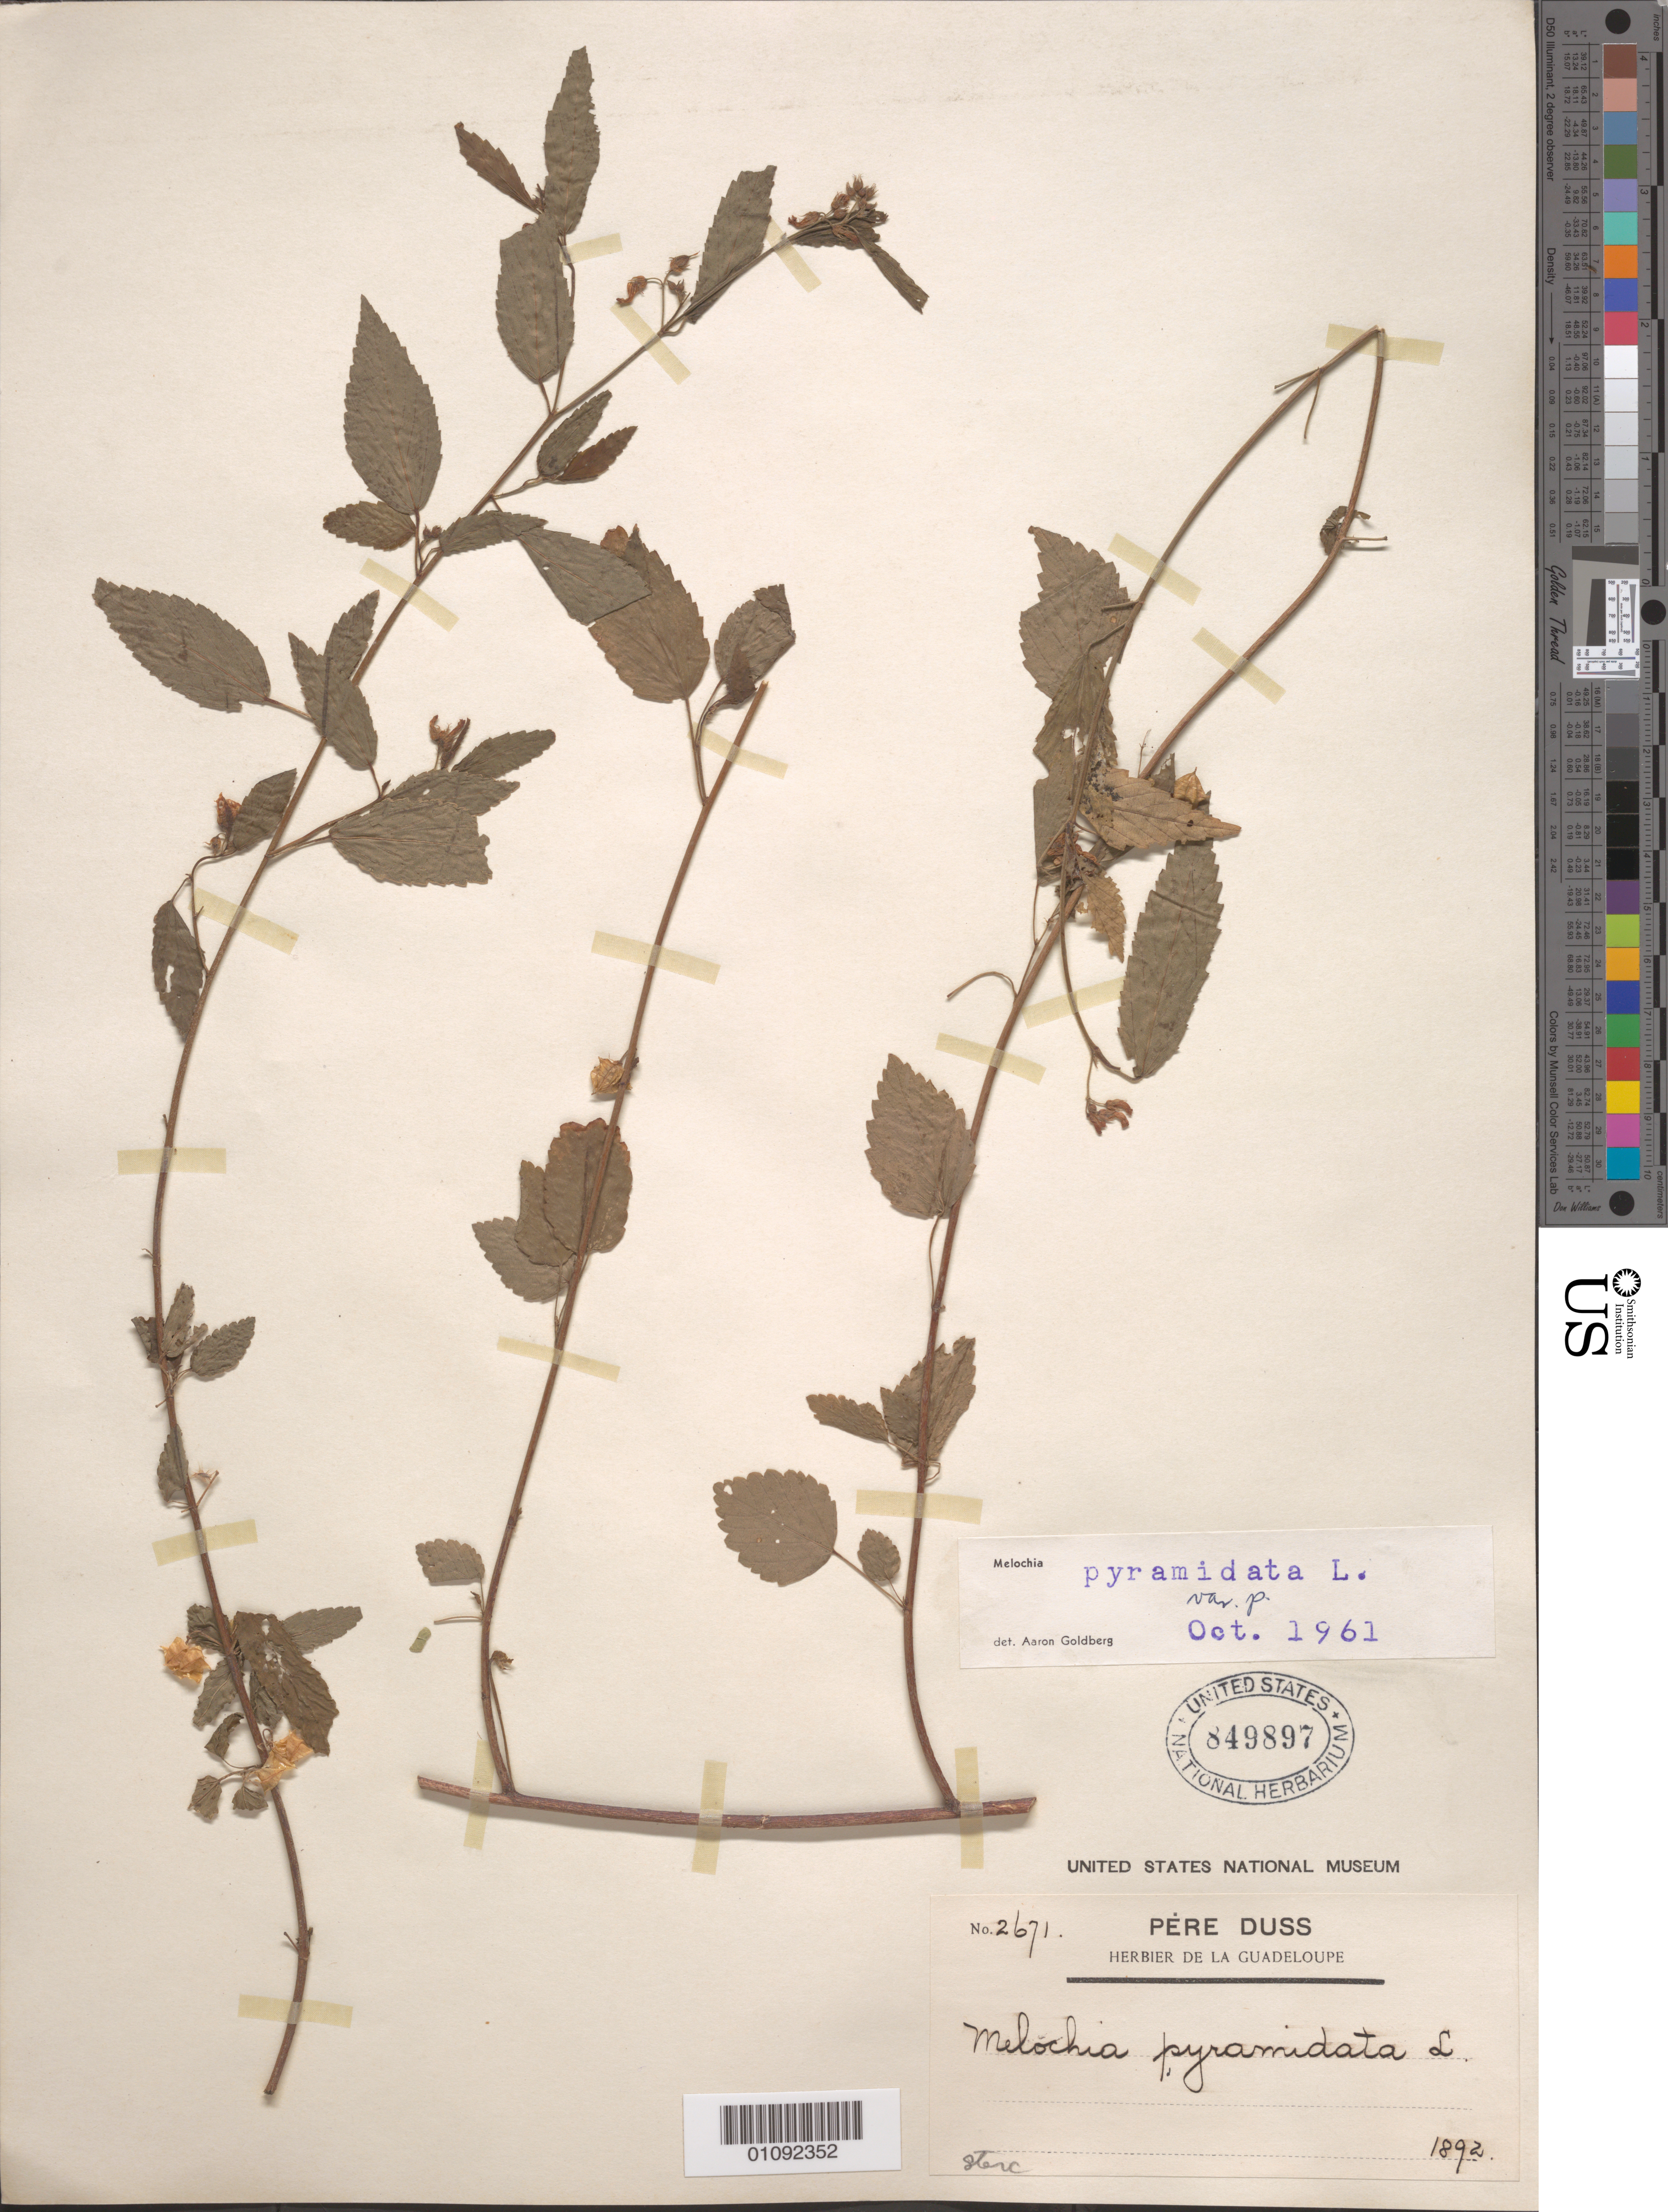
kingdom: Plantae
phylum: Tracheophyta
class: Magnoliopsida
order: Malvales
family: Malvaceae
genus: Melochia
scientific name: Melochia pyramidata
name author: L.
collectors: Père Duss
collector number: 2671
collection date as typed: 1892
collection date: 1892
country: Guadeloupe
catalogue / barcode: US 849897